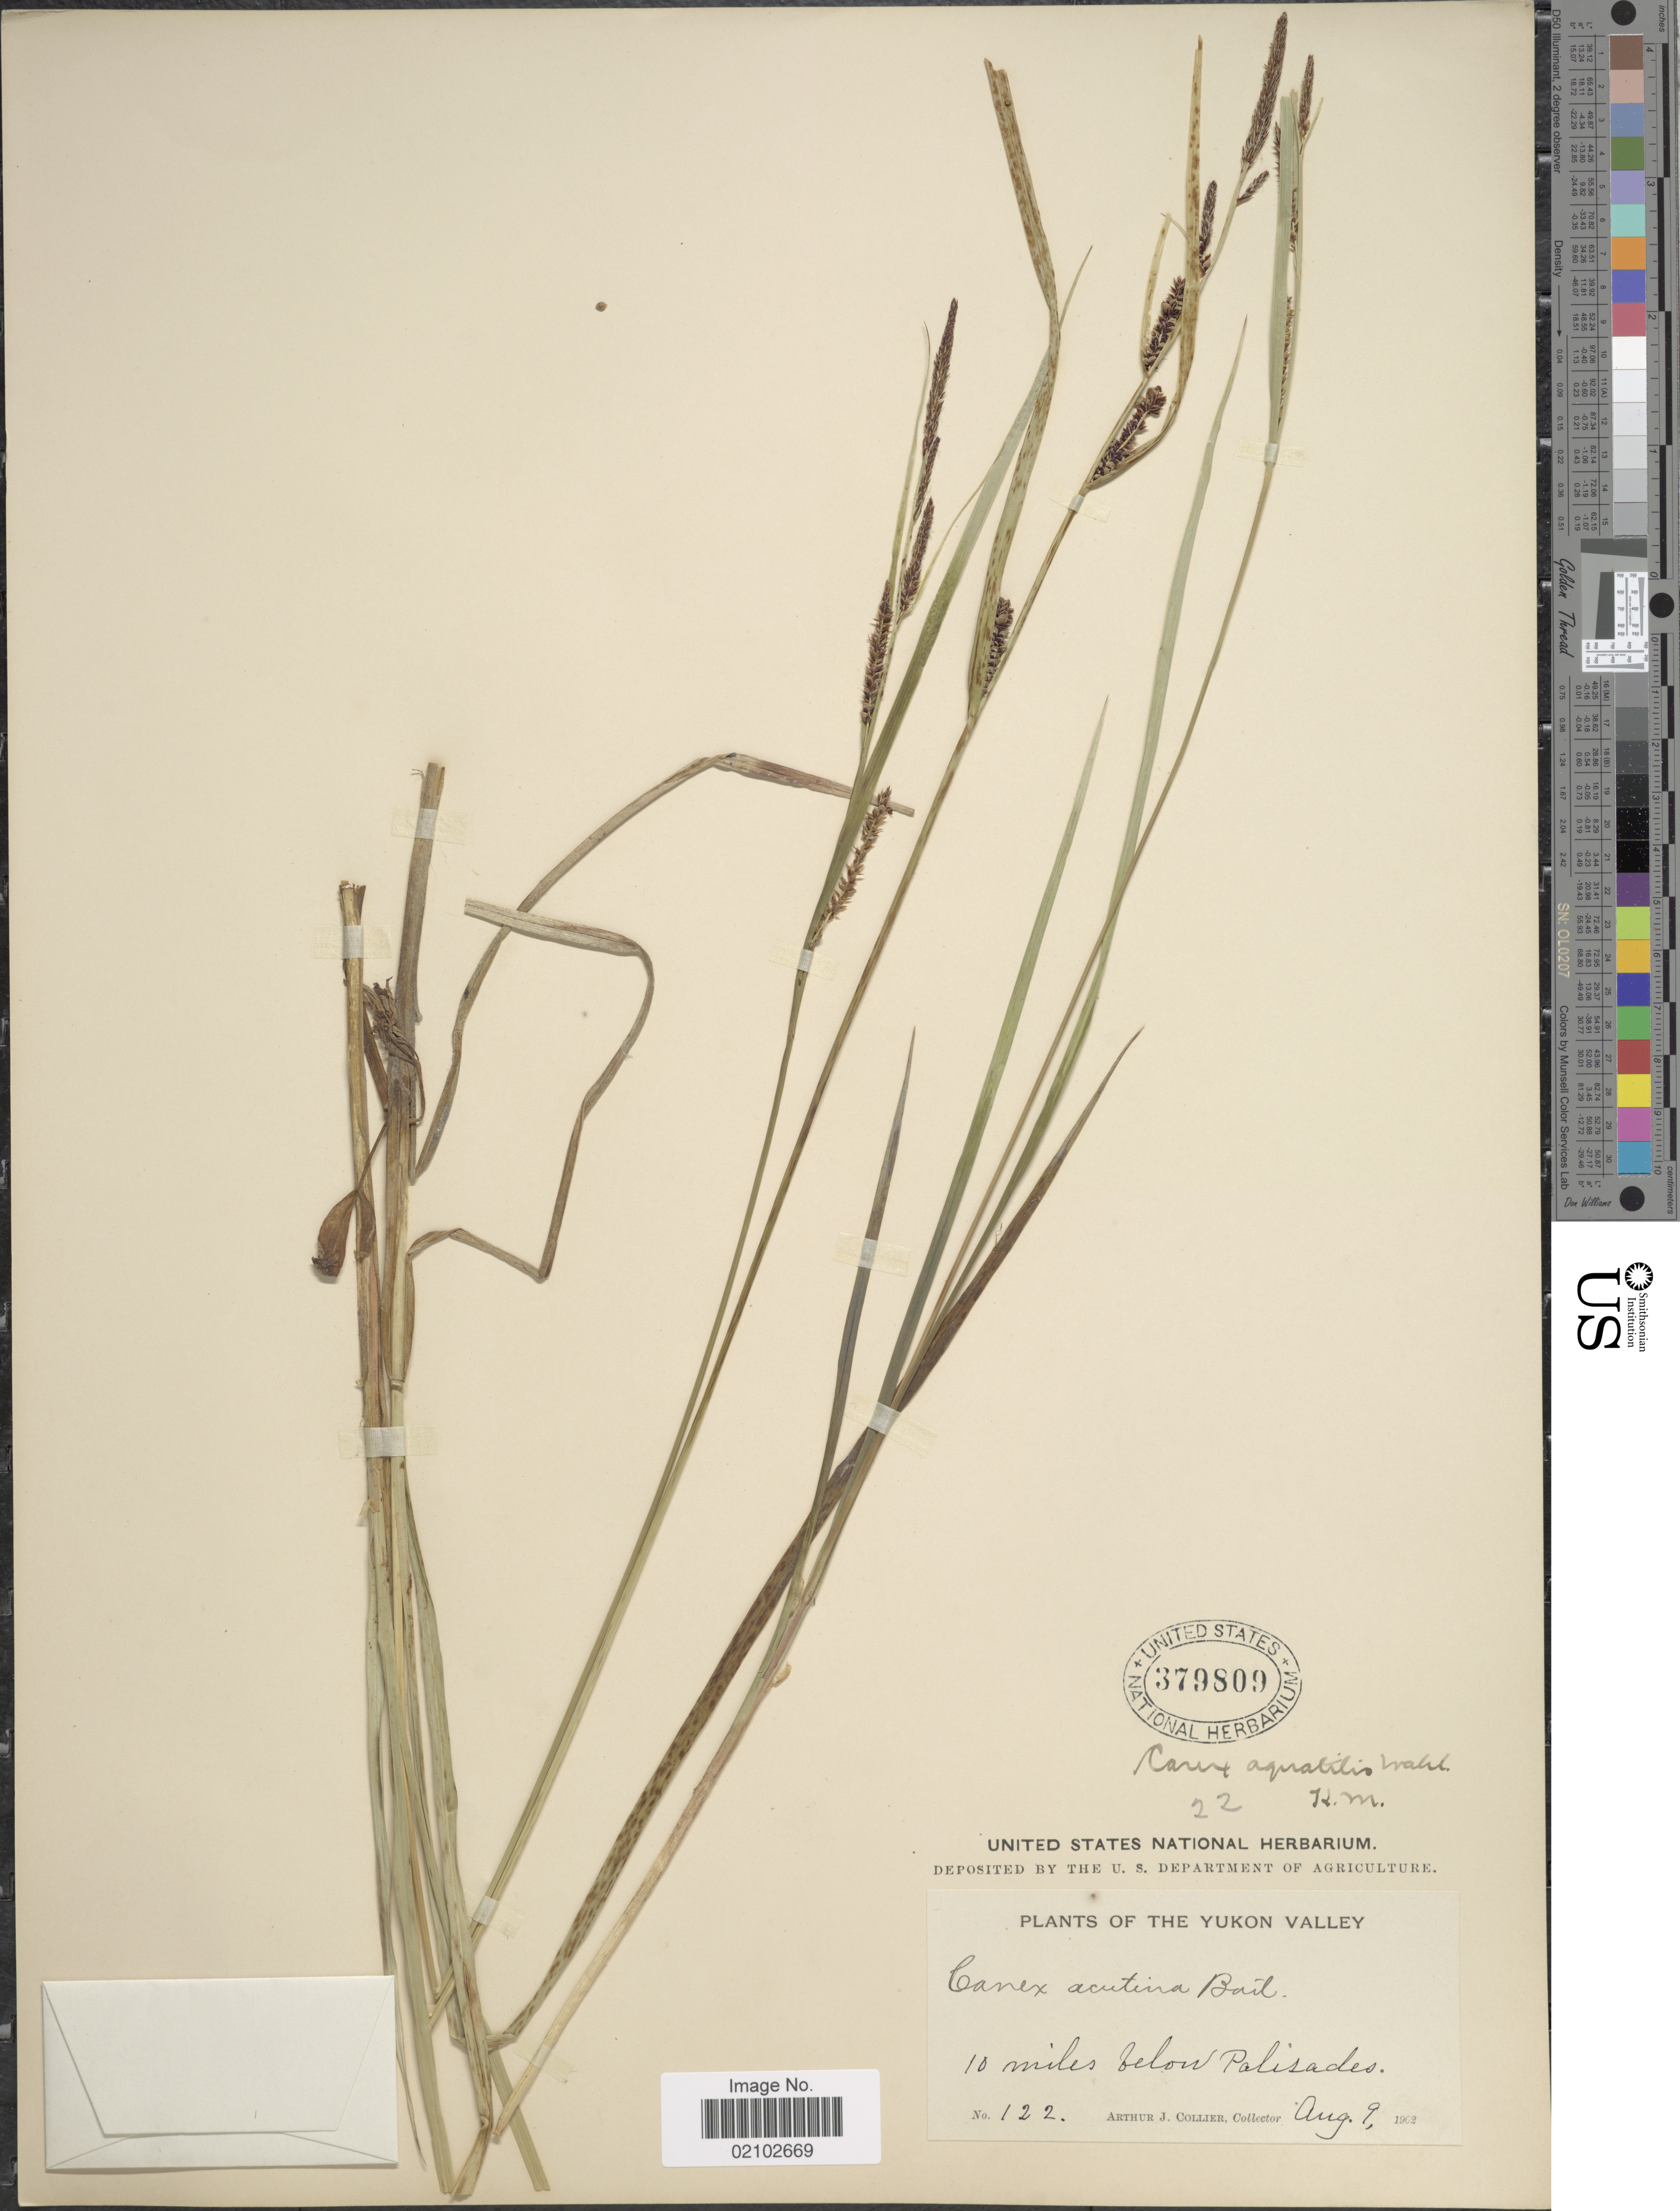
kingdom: Plantae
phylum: Tracheophyta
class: Liliopsida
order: Poales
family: Cyperaceae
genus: Carex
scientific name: Carex aquatilis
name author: Wahlenb.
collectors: A. Collier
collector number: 122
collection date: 1962-08-09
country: Canada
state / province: Yukon Territory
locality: The Yukon Valley, 10 miles below Palisades.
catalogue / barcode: US 379809